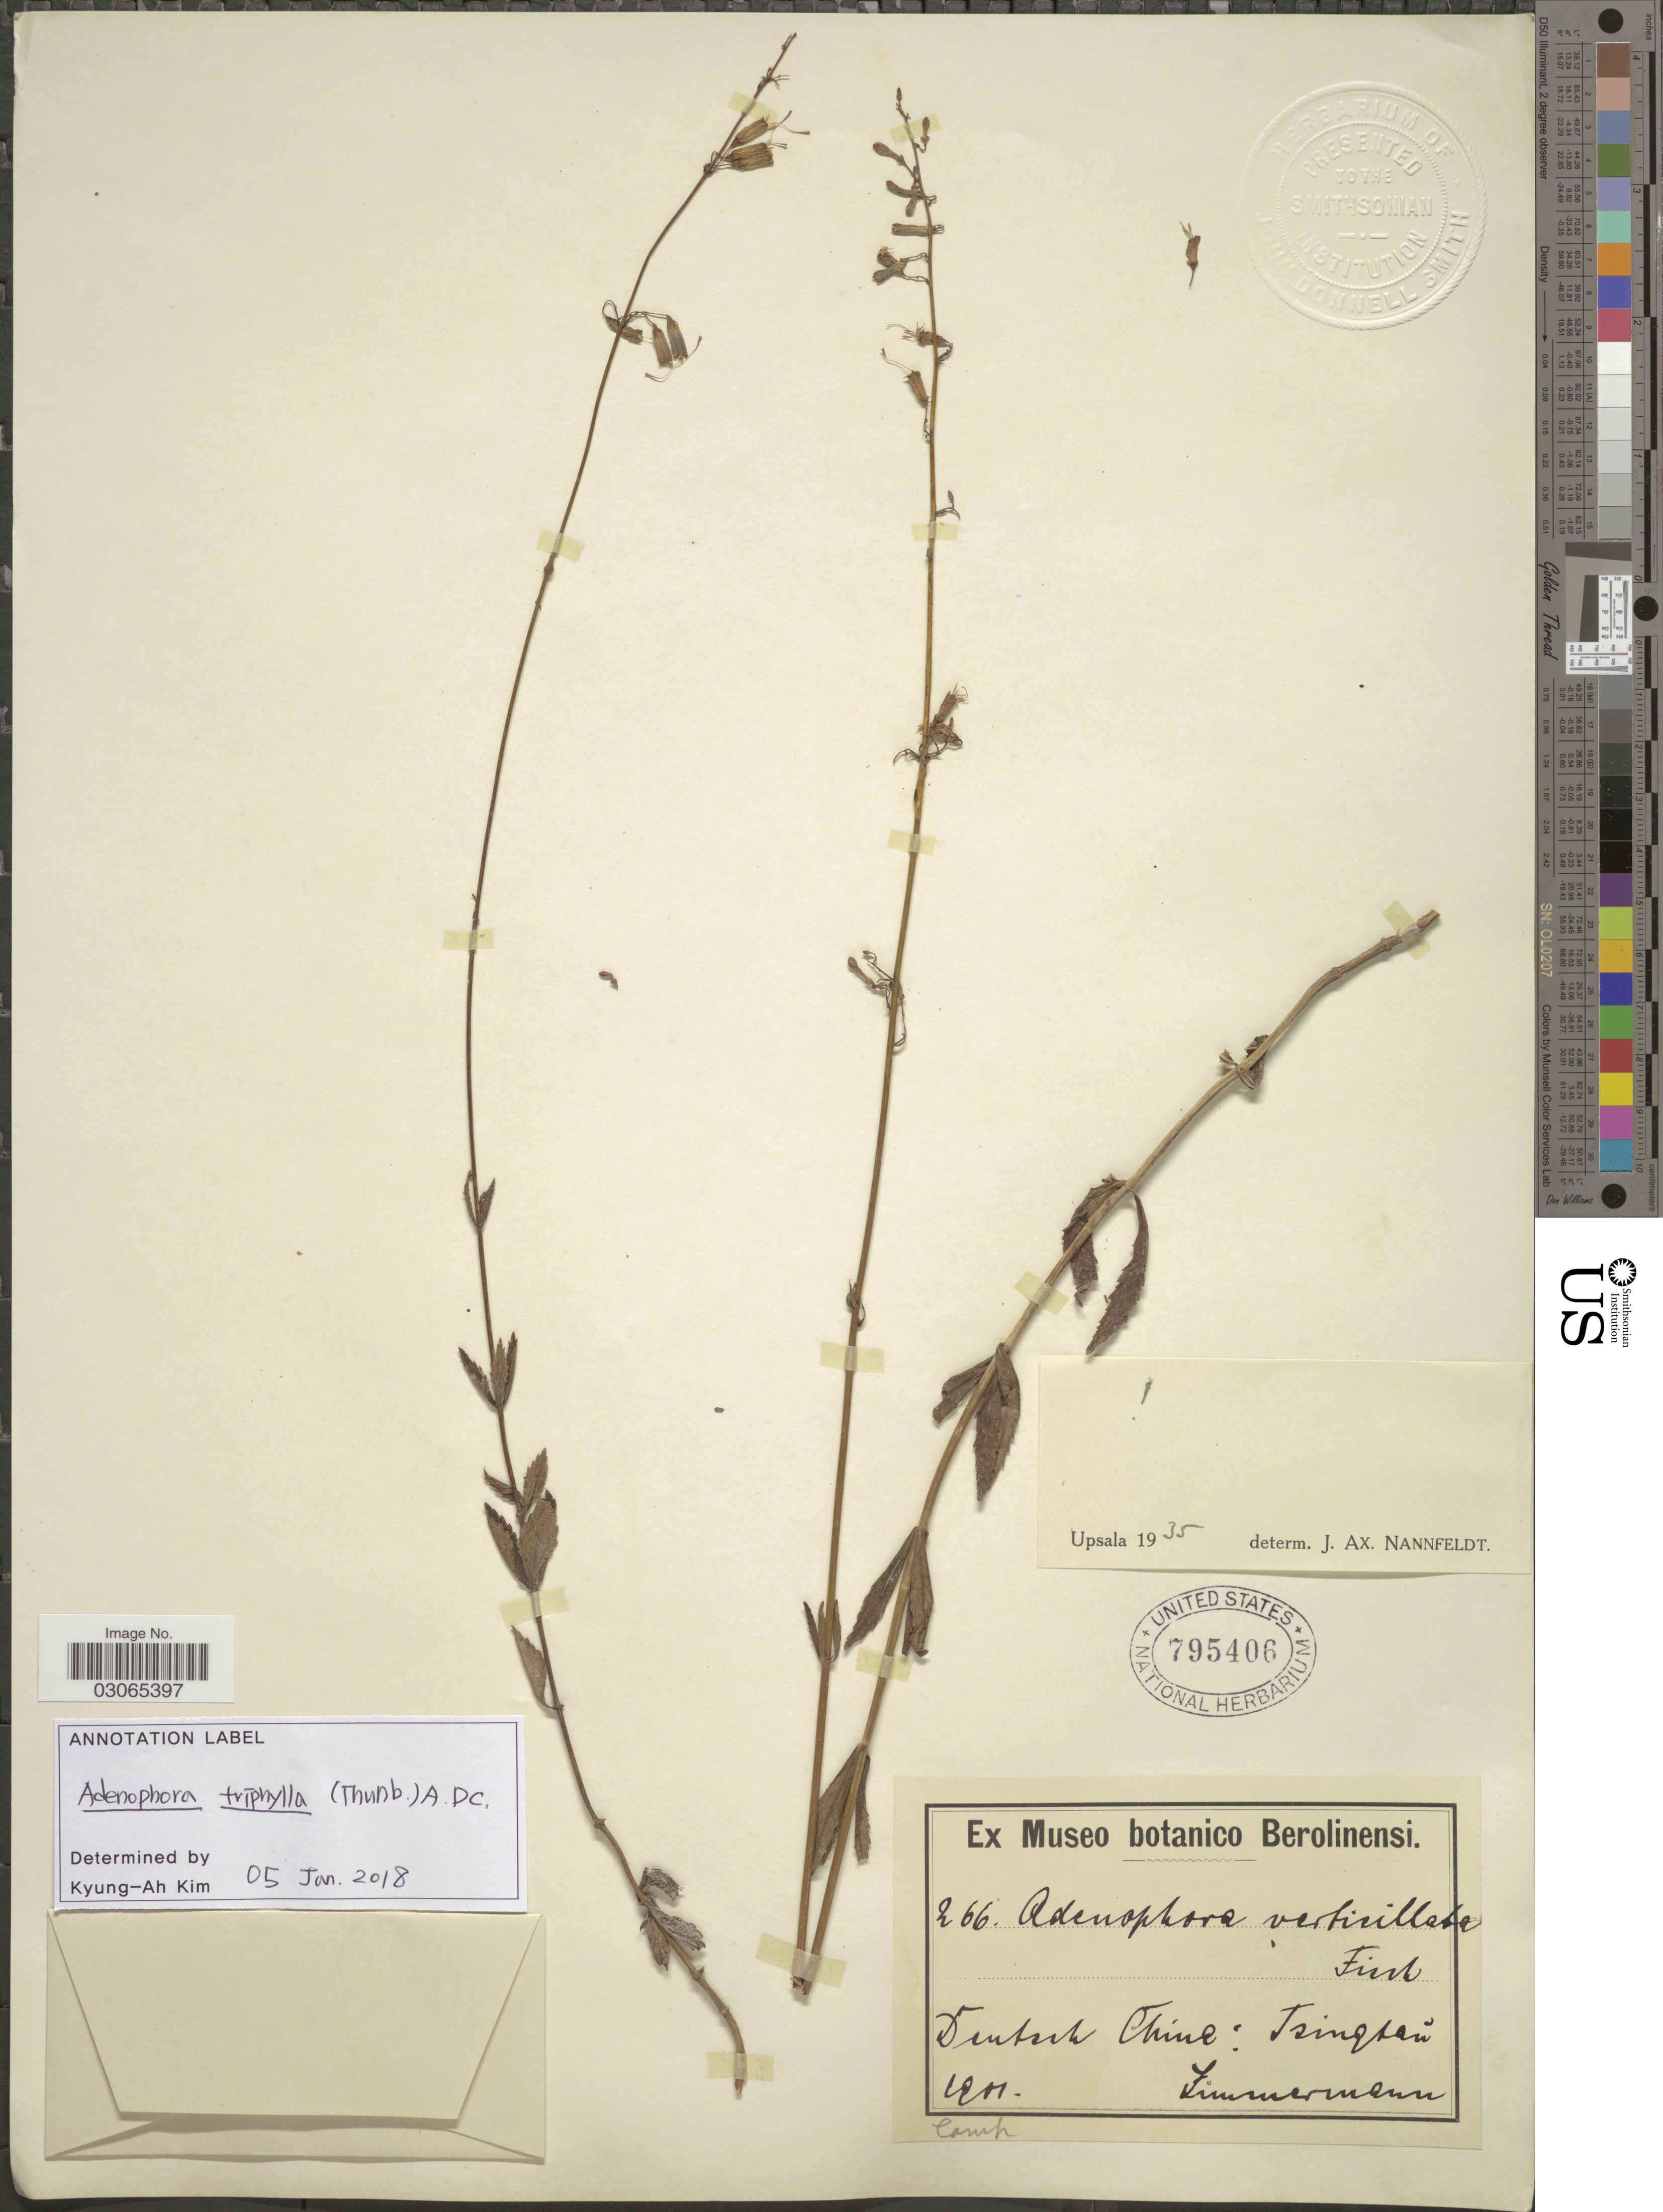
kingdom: Plantae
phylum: Tracheophyta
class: Magnoliopsida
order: Asterales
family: Campanulaceae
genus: Adenophora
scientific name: Adenophora triphylla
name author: (Thunb.) A. DC.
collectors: -. Zimmermann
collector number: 266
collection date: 1901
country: China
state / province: Shandong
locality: Deutsch China: Tsingtaŭ.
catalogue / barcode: US 795406